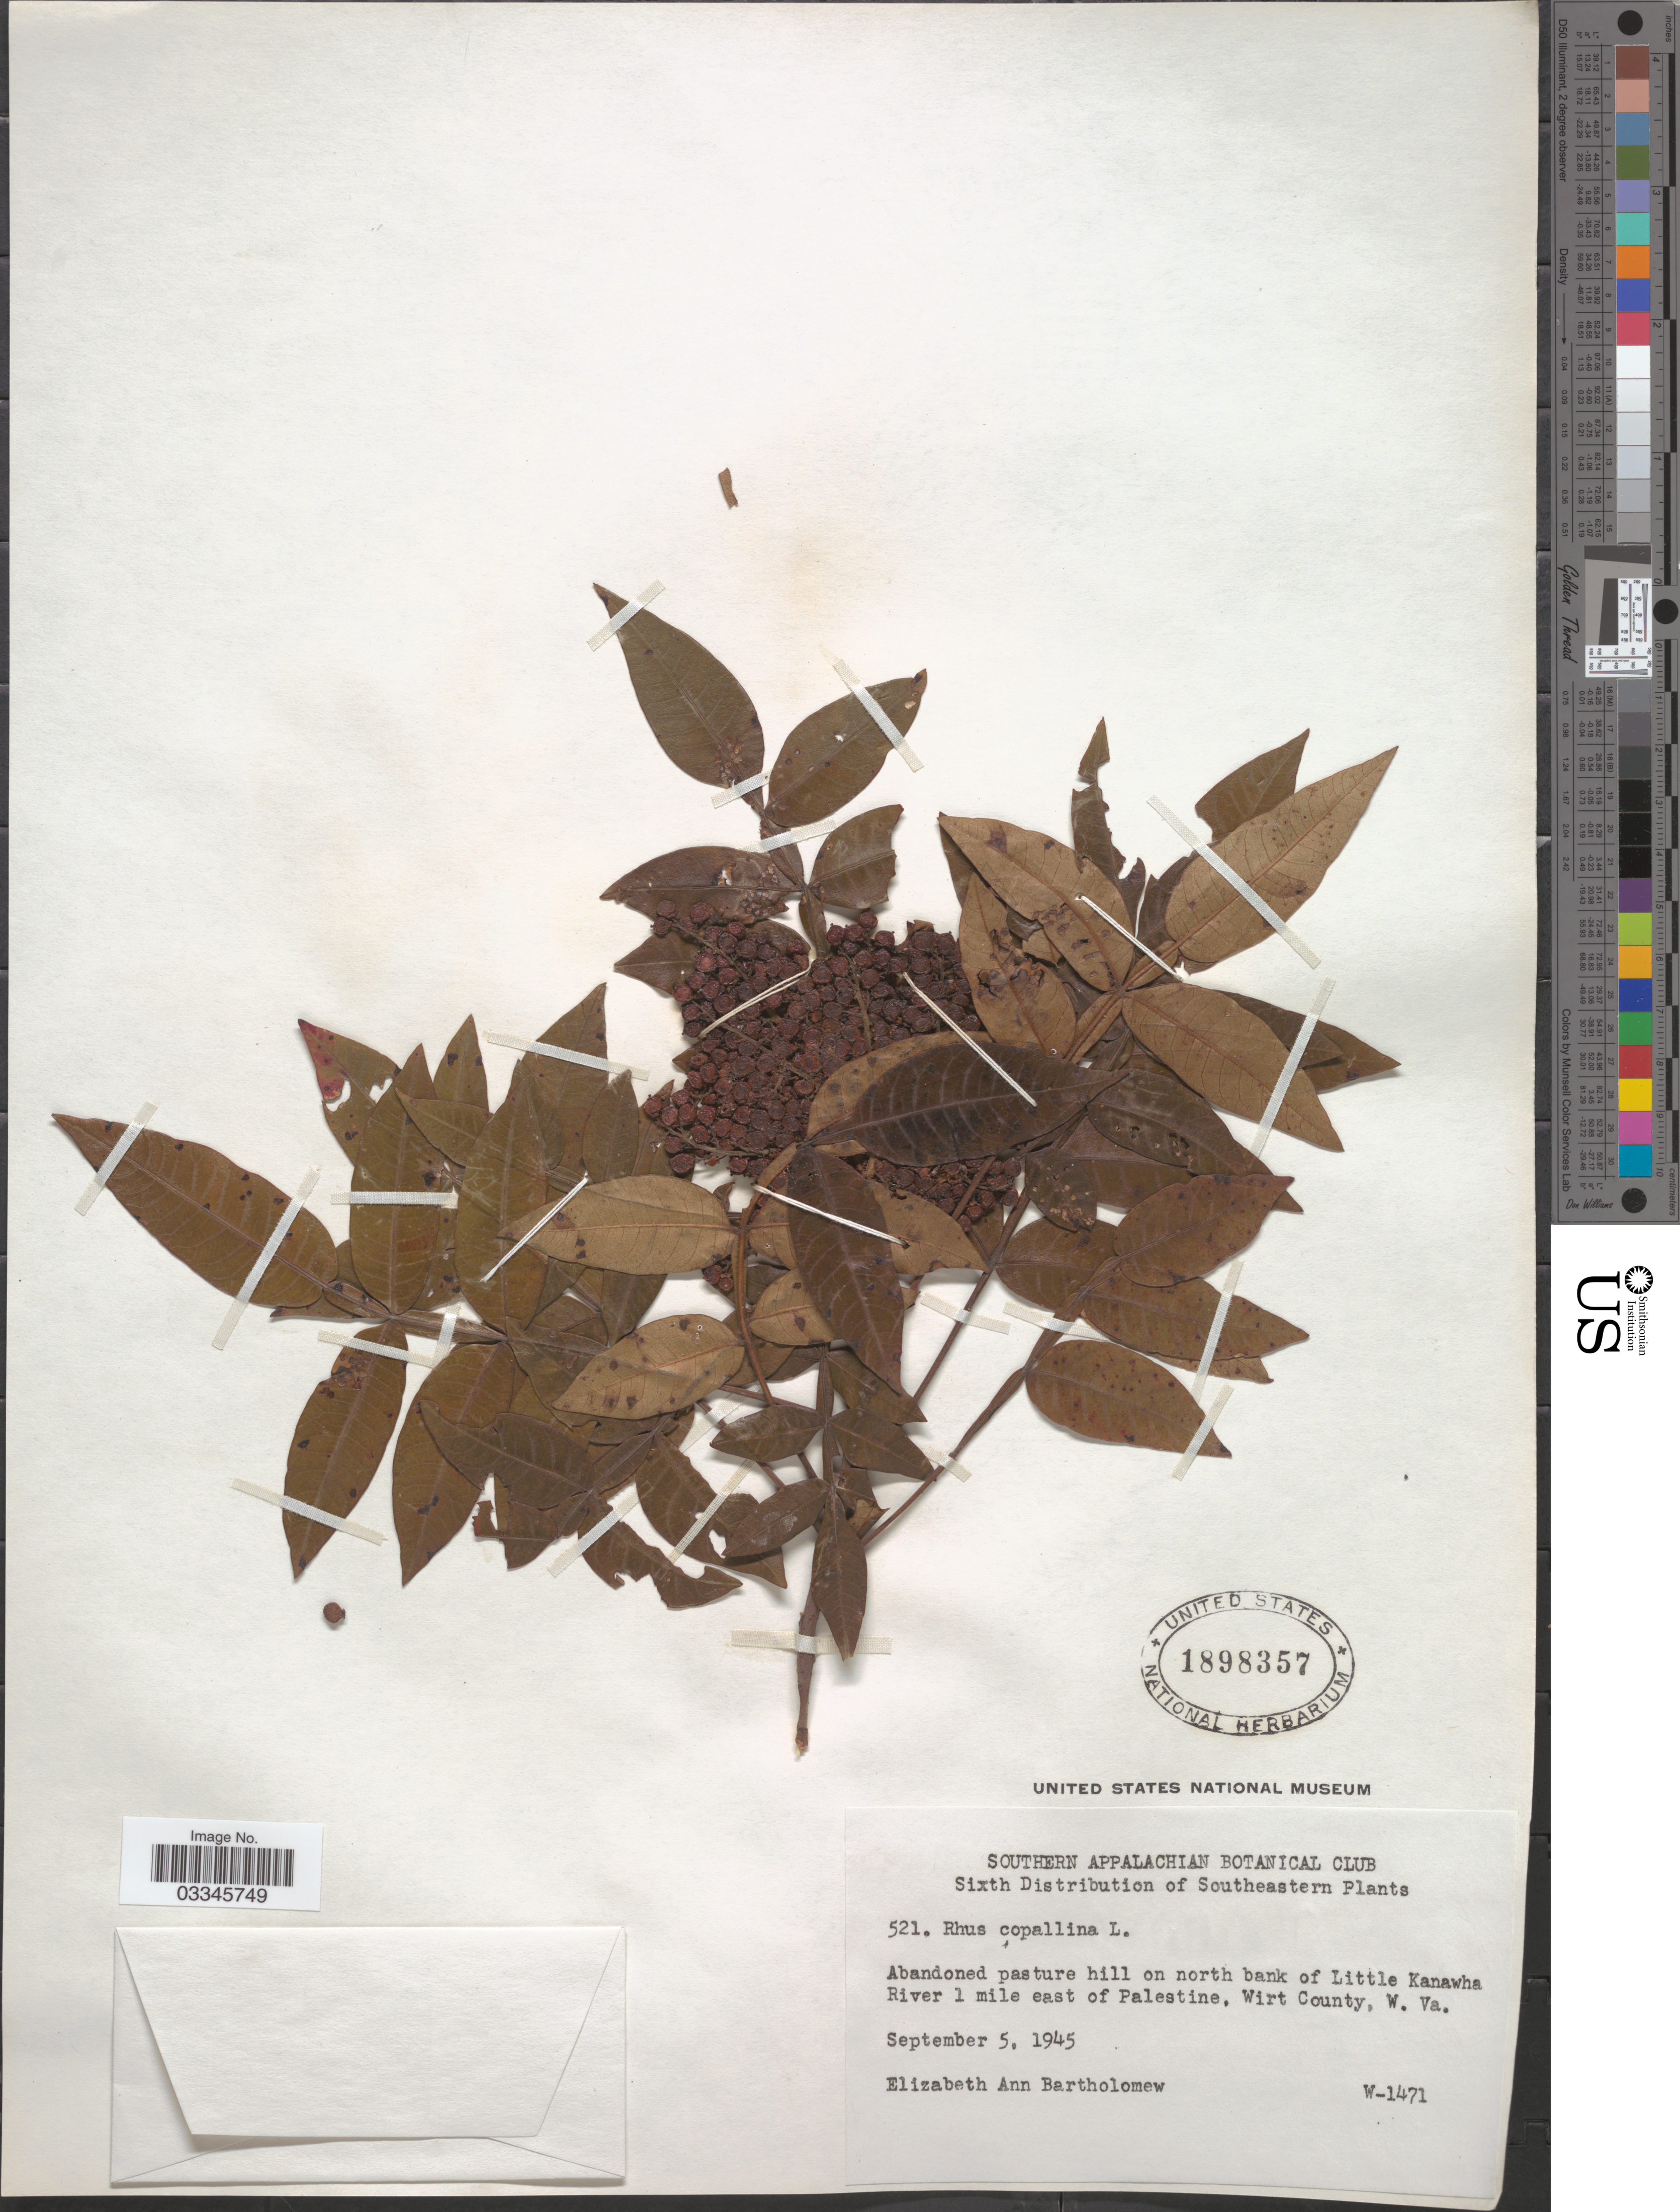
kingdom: Plantae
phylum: Tracheophyta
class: Magnoliopsida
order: Sapindales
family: Anacardiaceae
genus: Rhus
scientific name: Rhus copallinum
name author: L.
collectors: E. Bartholomew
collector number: W-1471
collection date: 1945-09-05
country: United States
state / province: West Virginia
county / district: Wirt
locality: Abandoned pasture hill on north bank of Little Kanawha River 1 mile east of Palestine, Wirt County.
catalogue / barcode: US 1898357